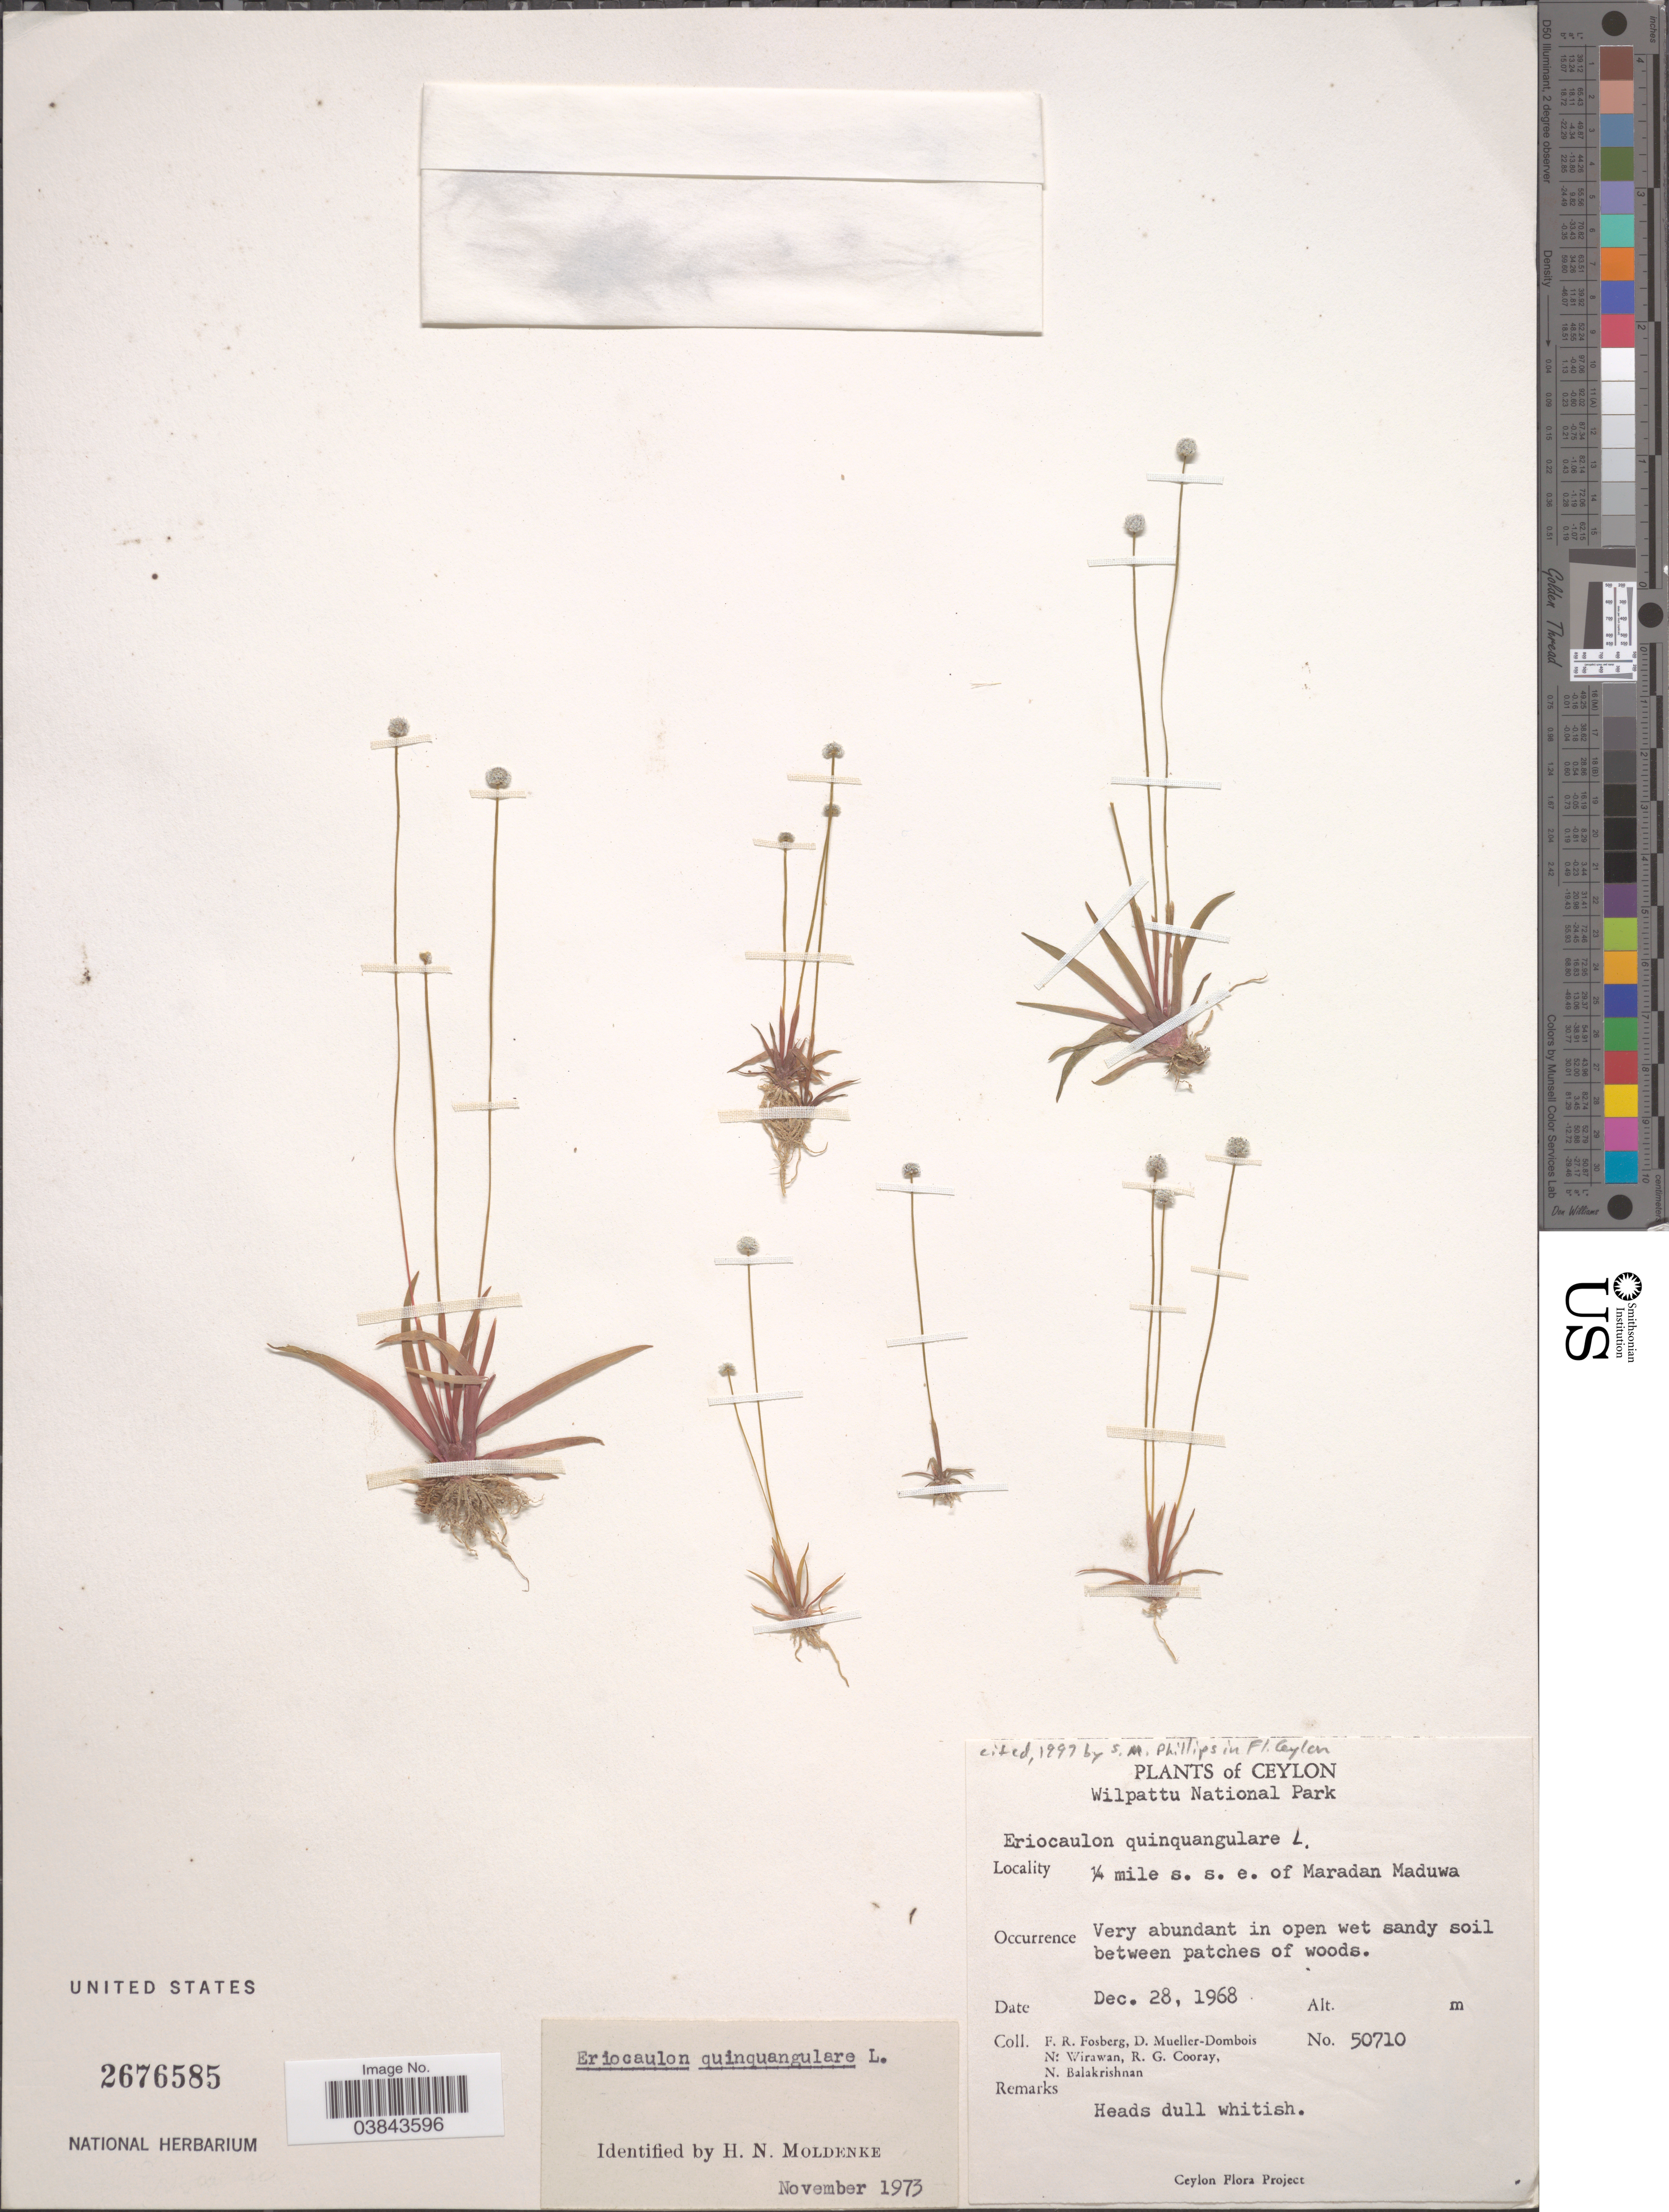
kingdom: Plantae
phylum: Tracheophyta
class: Liliopsida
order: Poales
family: Eriocaulaceae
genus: Eriocaulon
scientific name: Eriocaulon quinquangulare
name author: L.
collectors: F. R. Fosberg, D. Mueller-Dombois, N. Wirawan, R. Cooray & N. Balakrishnan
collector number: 50710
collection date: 1968-12-28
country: Sri Lanka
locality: Ceylon. Wilpattu National Park. ¼ mile s. s. e. Maradan Maduwa.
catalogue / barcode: US 2676585